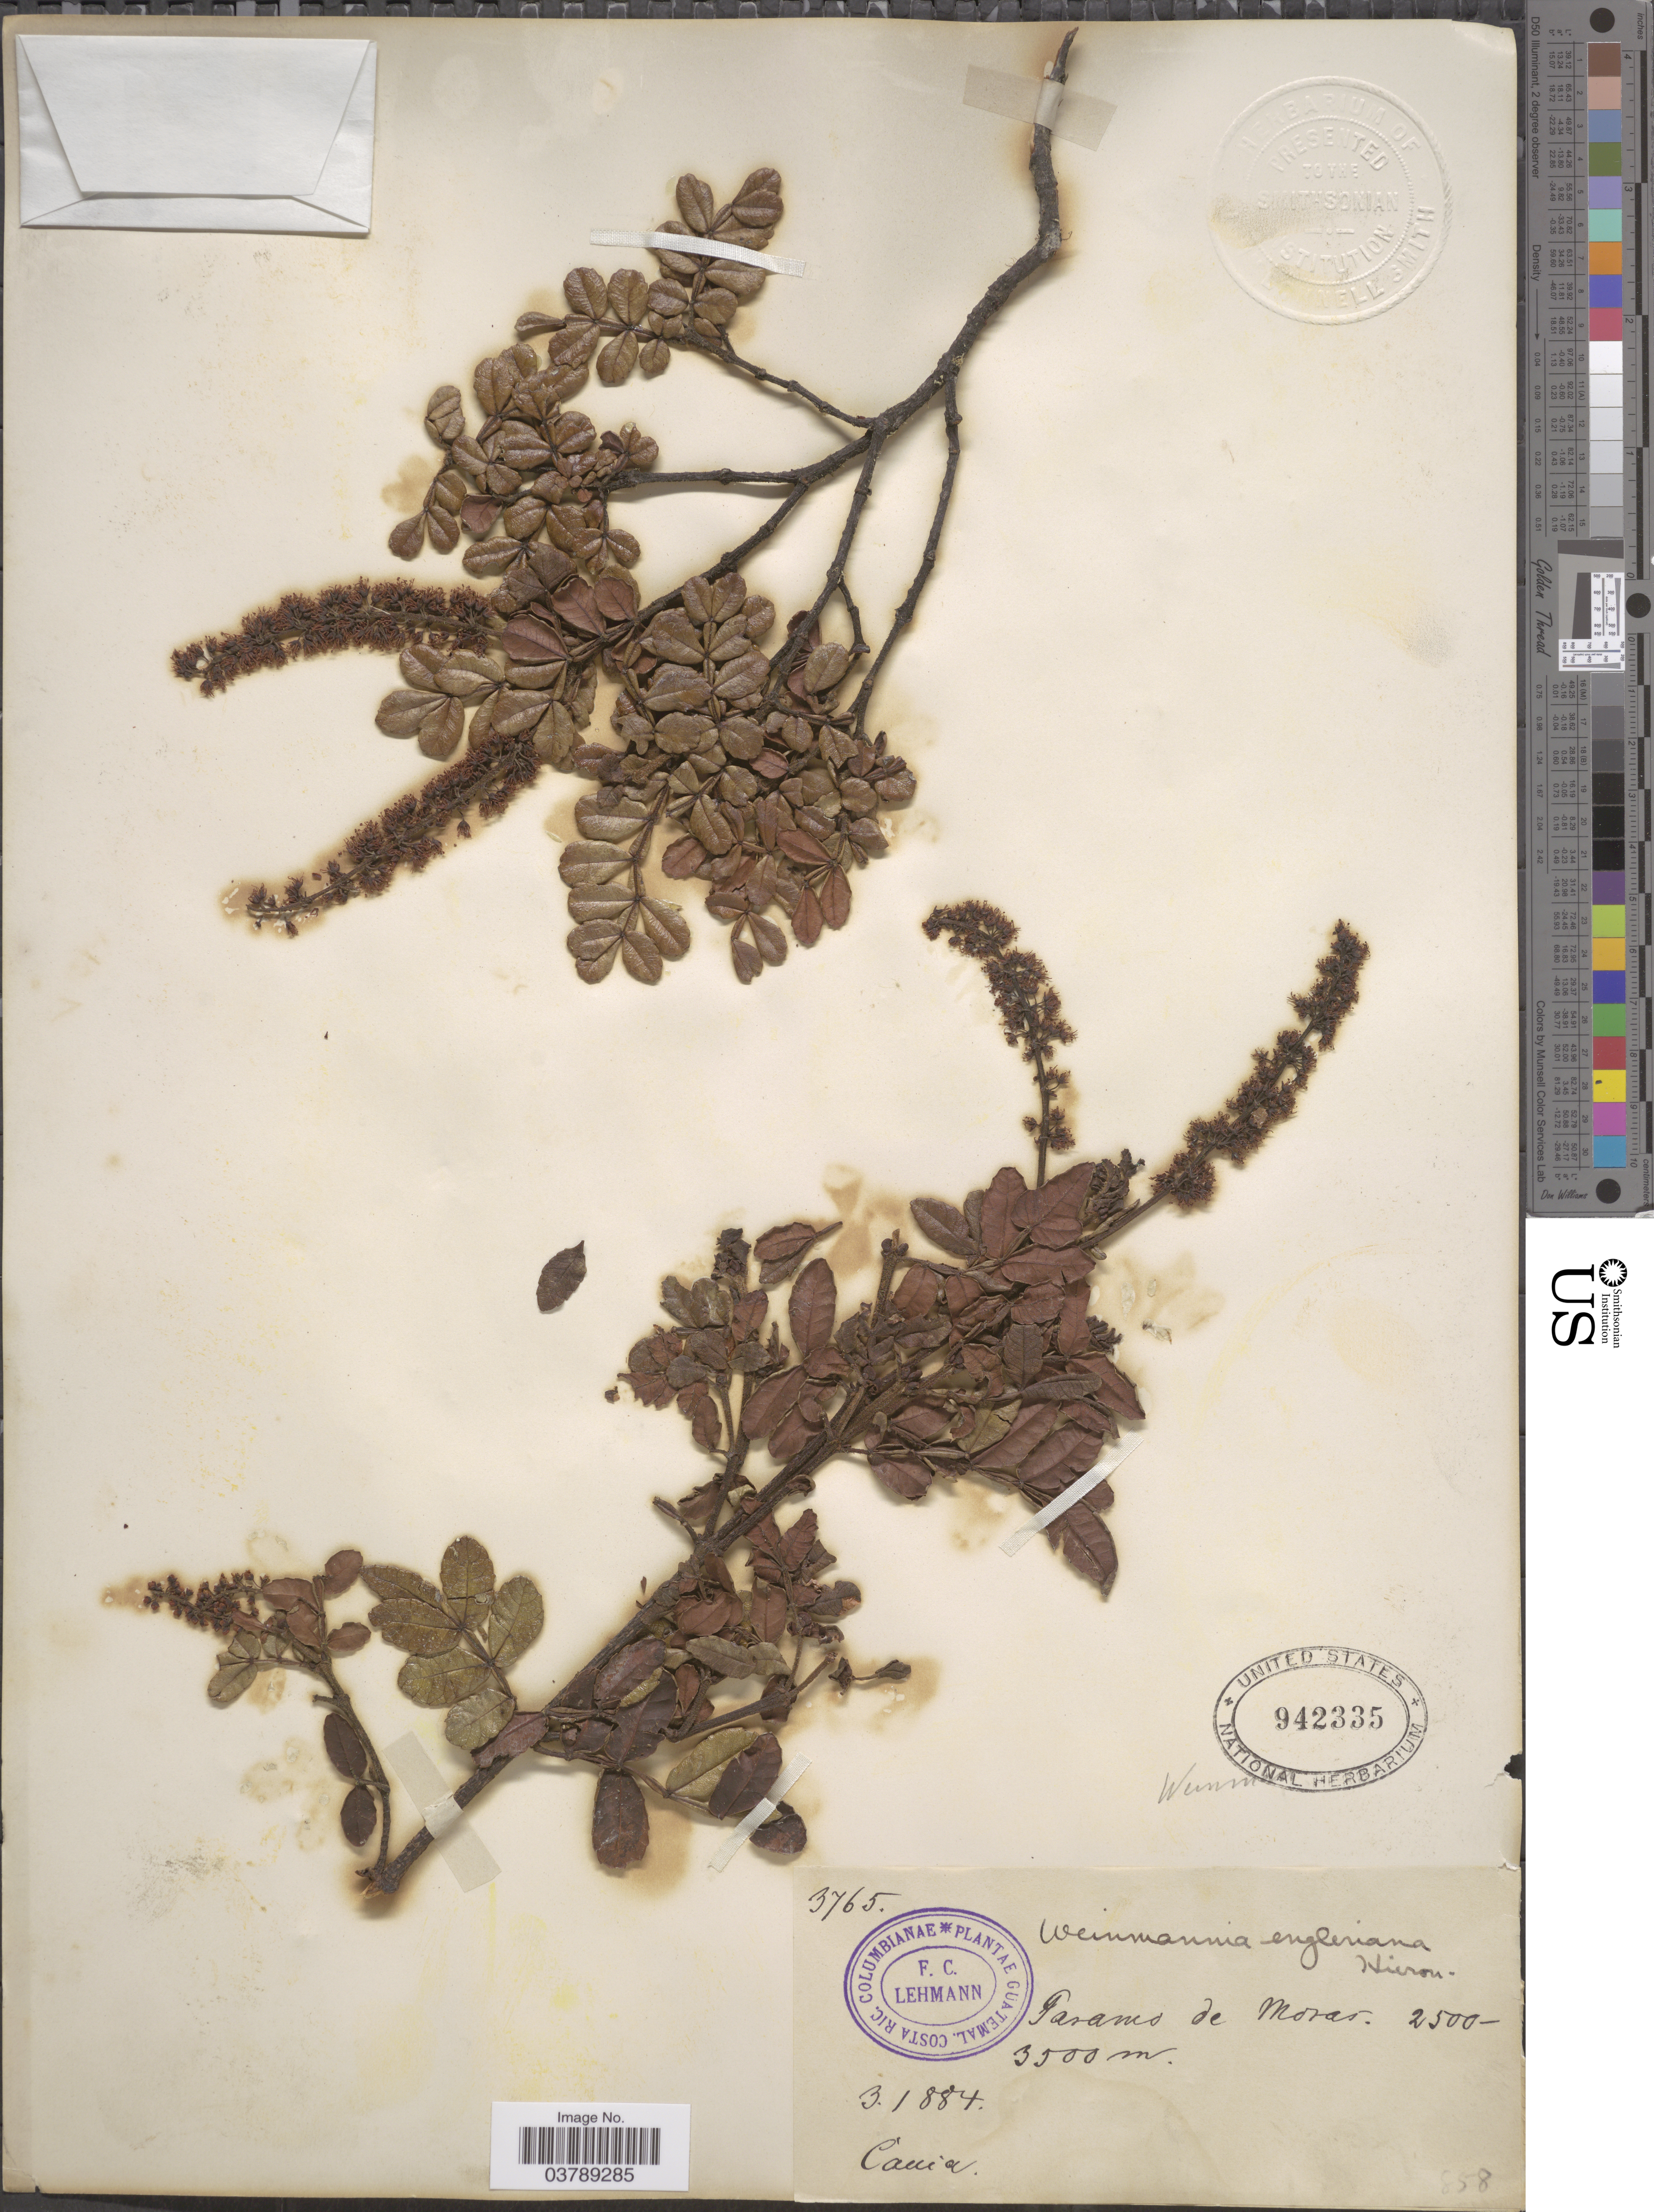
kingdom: Plantae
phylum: Tracheophyta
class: Magnoliopsida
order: Oxalidales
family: Cunoniaceae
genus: Weinmannia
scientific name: Weinmannia mariquitae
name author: Szyszyl.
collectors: F. C. Lehmann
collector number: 3765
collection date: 1884-03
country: Colombia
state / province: Cauca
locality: Paramo de Moras.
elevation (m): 2500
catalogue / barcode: US 942335